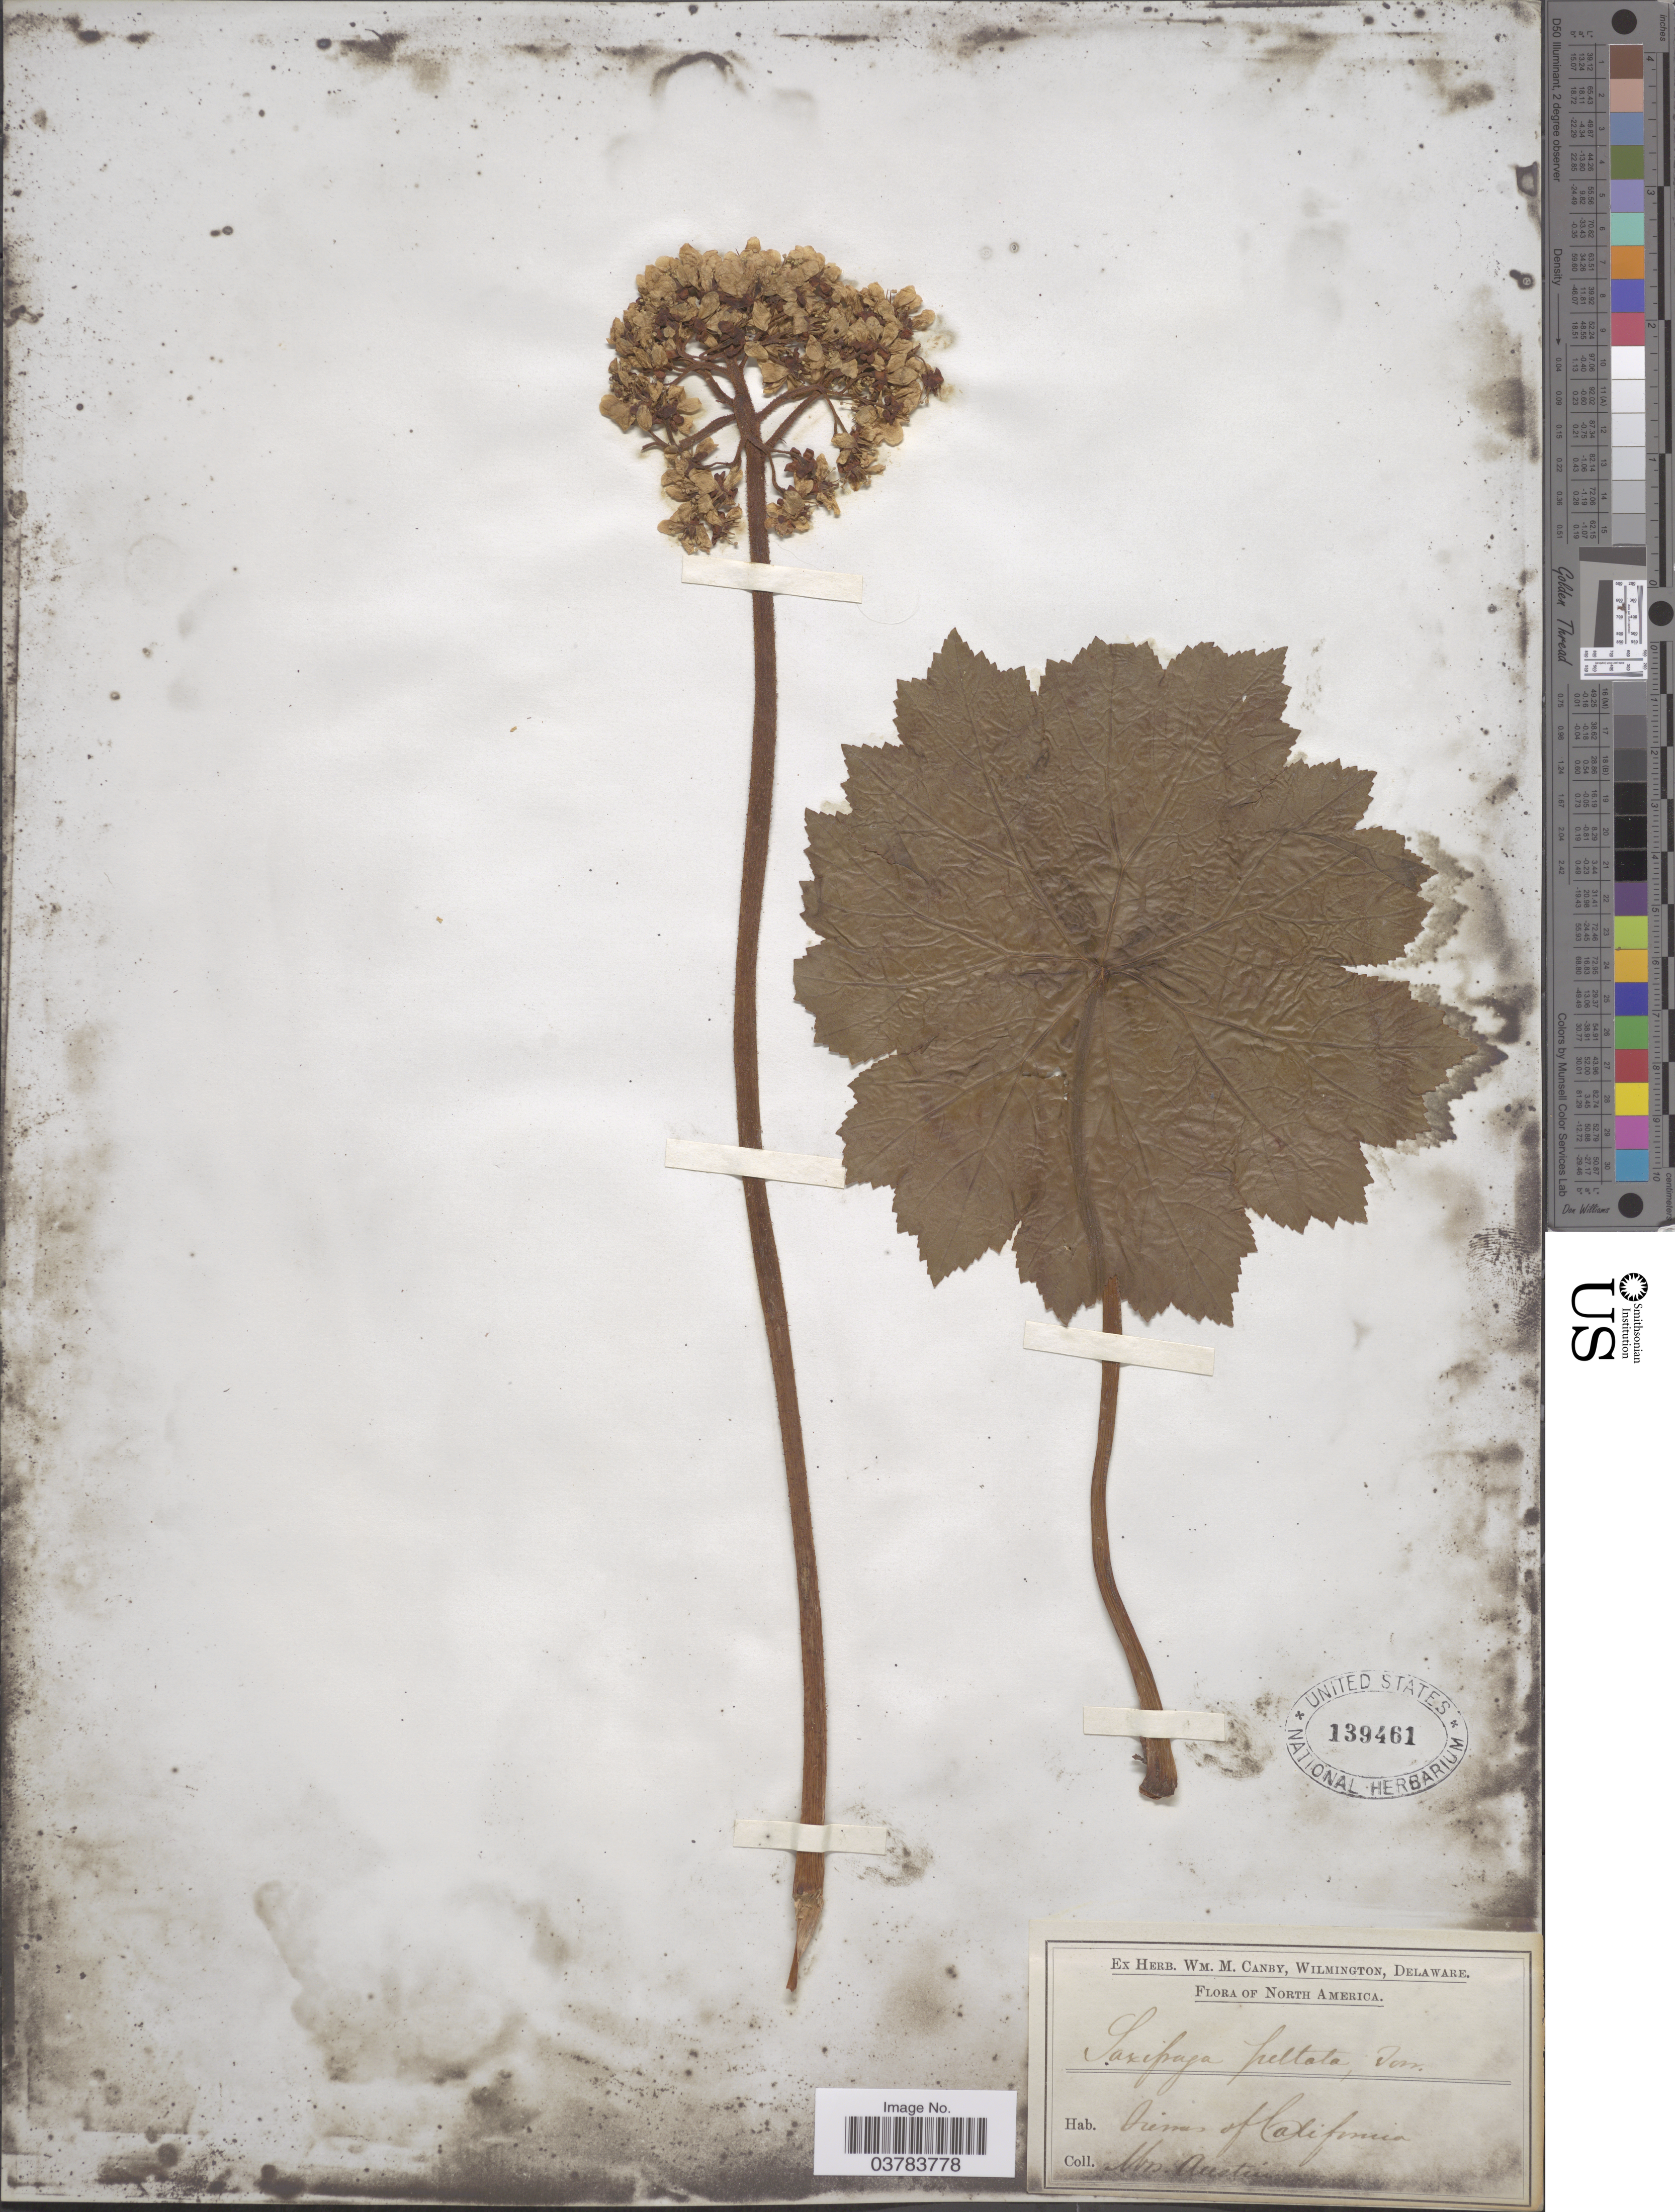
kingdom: Plantae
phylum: Tracheophyta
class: Magnoliopsida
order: Saxifragales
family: Saxifragaceae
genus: Darmera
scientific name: Darmera peltata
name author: (Torr. ex Benth.) Voss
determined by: Strong, Mark T., (BOT), Smithsonian Institution - National Museum of Natural History (UNITED STATES)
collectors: Austin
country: United States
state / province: California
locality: Sierras of California.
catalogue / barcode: US 139461